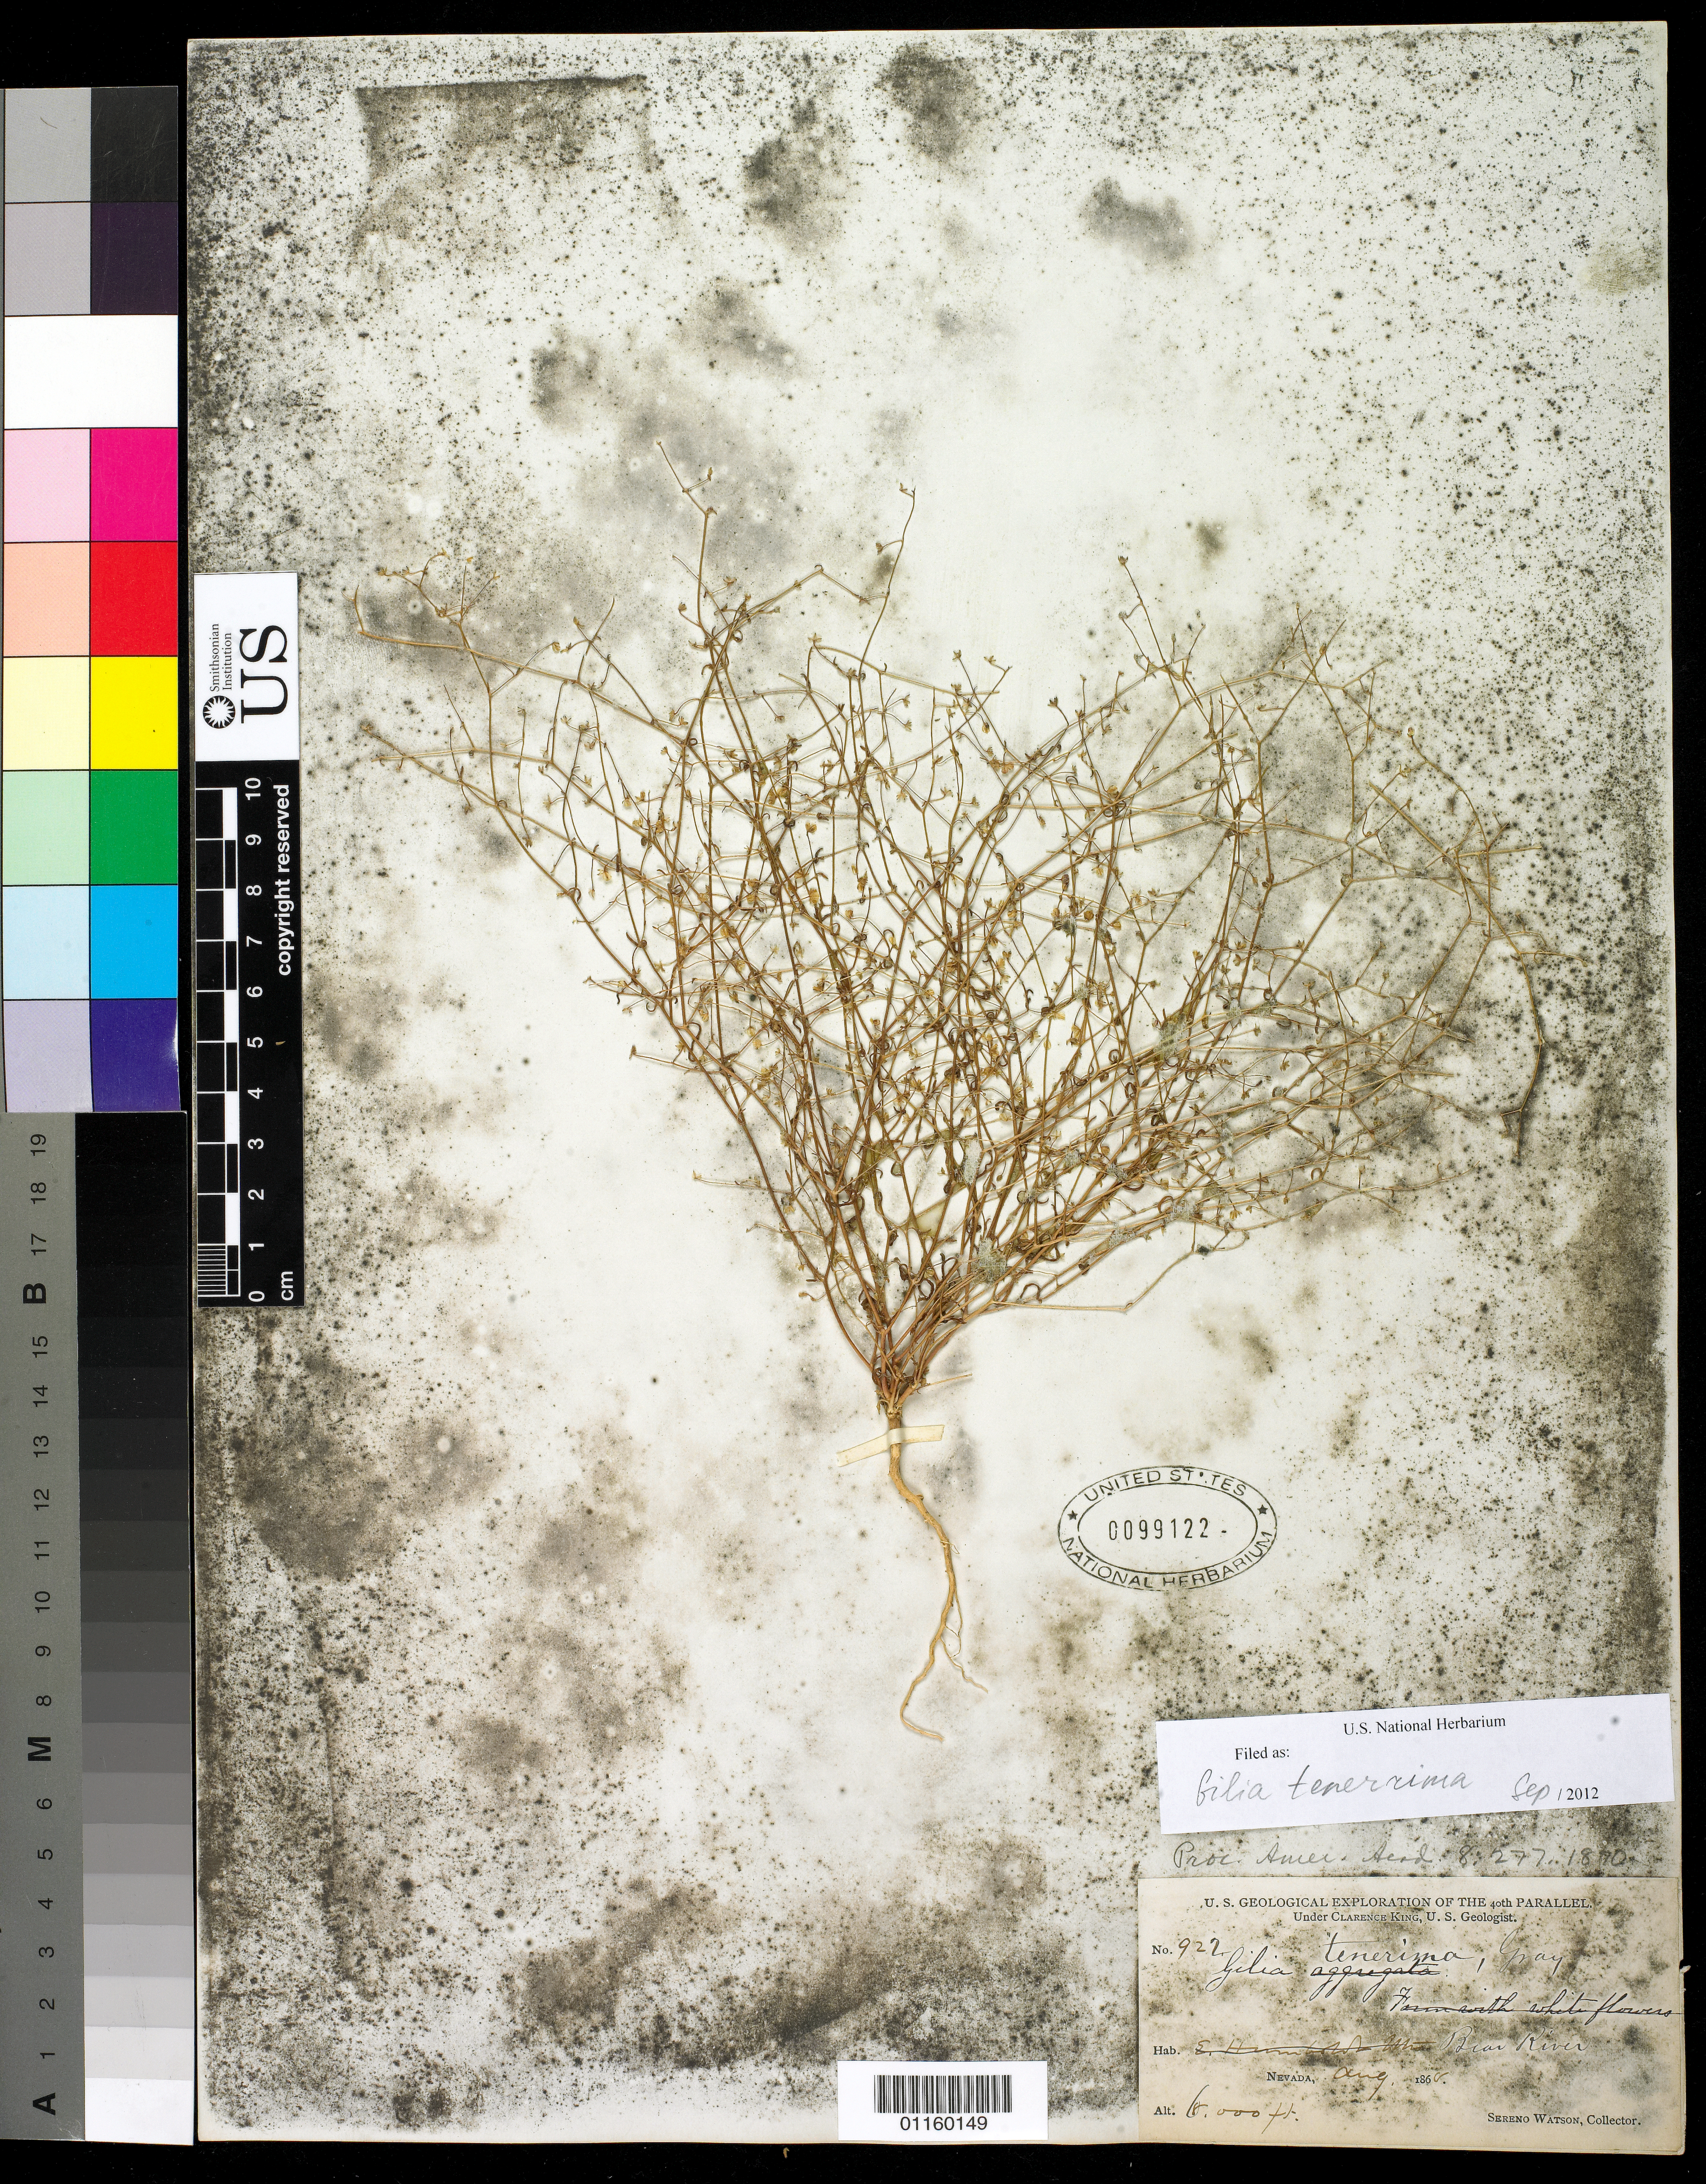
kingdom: Plantae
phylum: Tracheophyta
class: Magnoliopsida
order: Ericales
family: Polemoniaceae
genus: Lathrocasis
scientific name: Lathrocasis tenerrima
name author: (A. Gray) L.A. Johnson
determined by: Strong, Mark T., (BOT), Smithsonian Institution - National Museum of Natural History (UNITED STATES)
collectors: S. Watson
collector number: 922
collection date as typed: Aug 1868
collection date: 1868-08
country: United States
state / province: Nevada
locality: Bear River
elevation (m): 1829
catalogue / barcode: US 99122